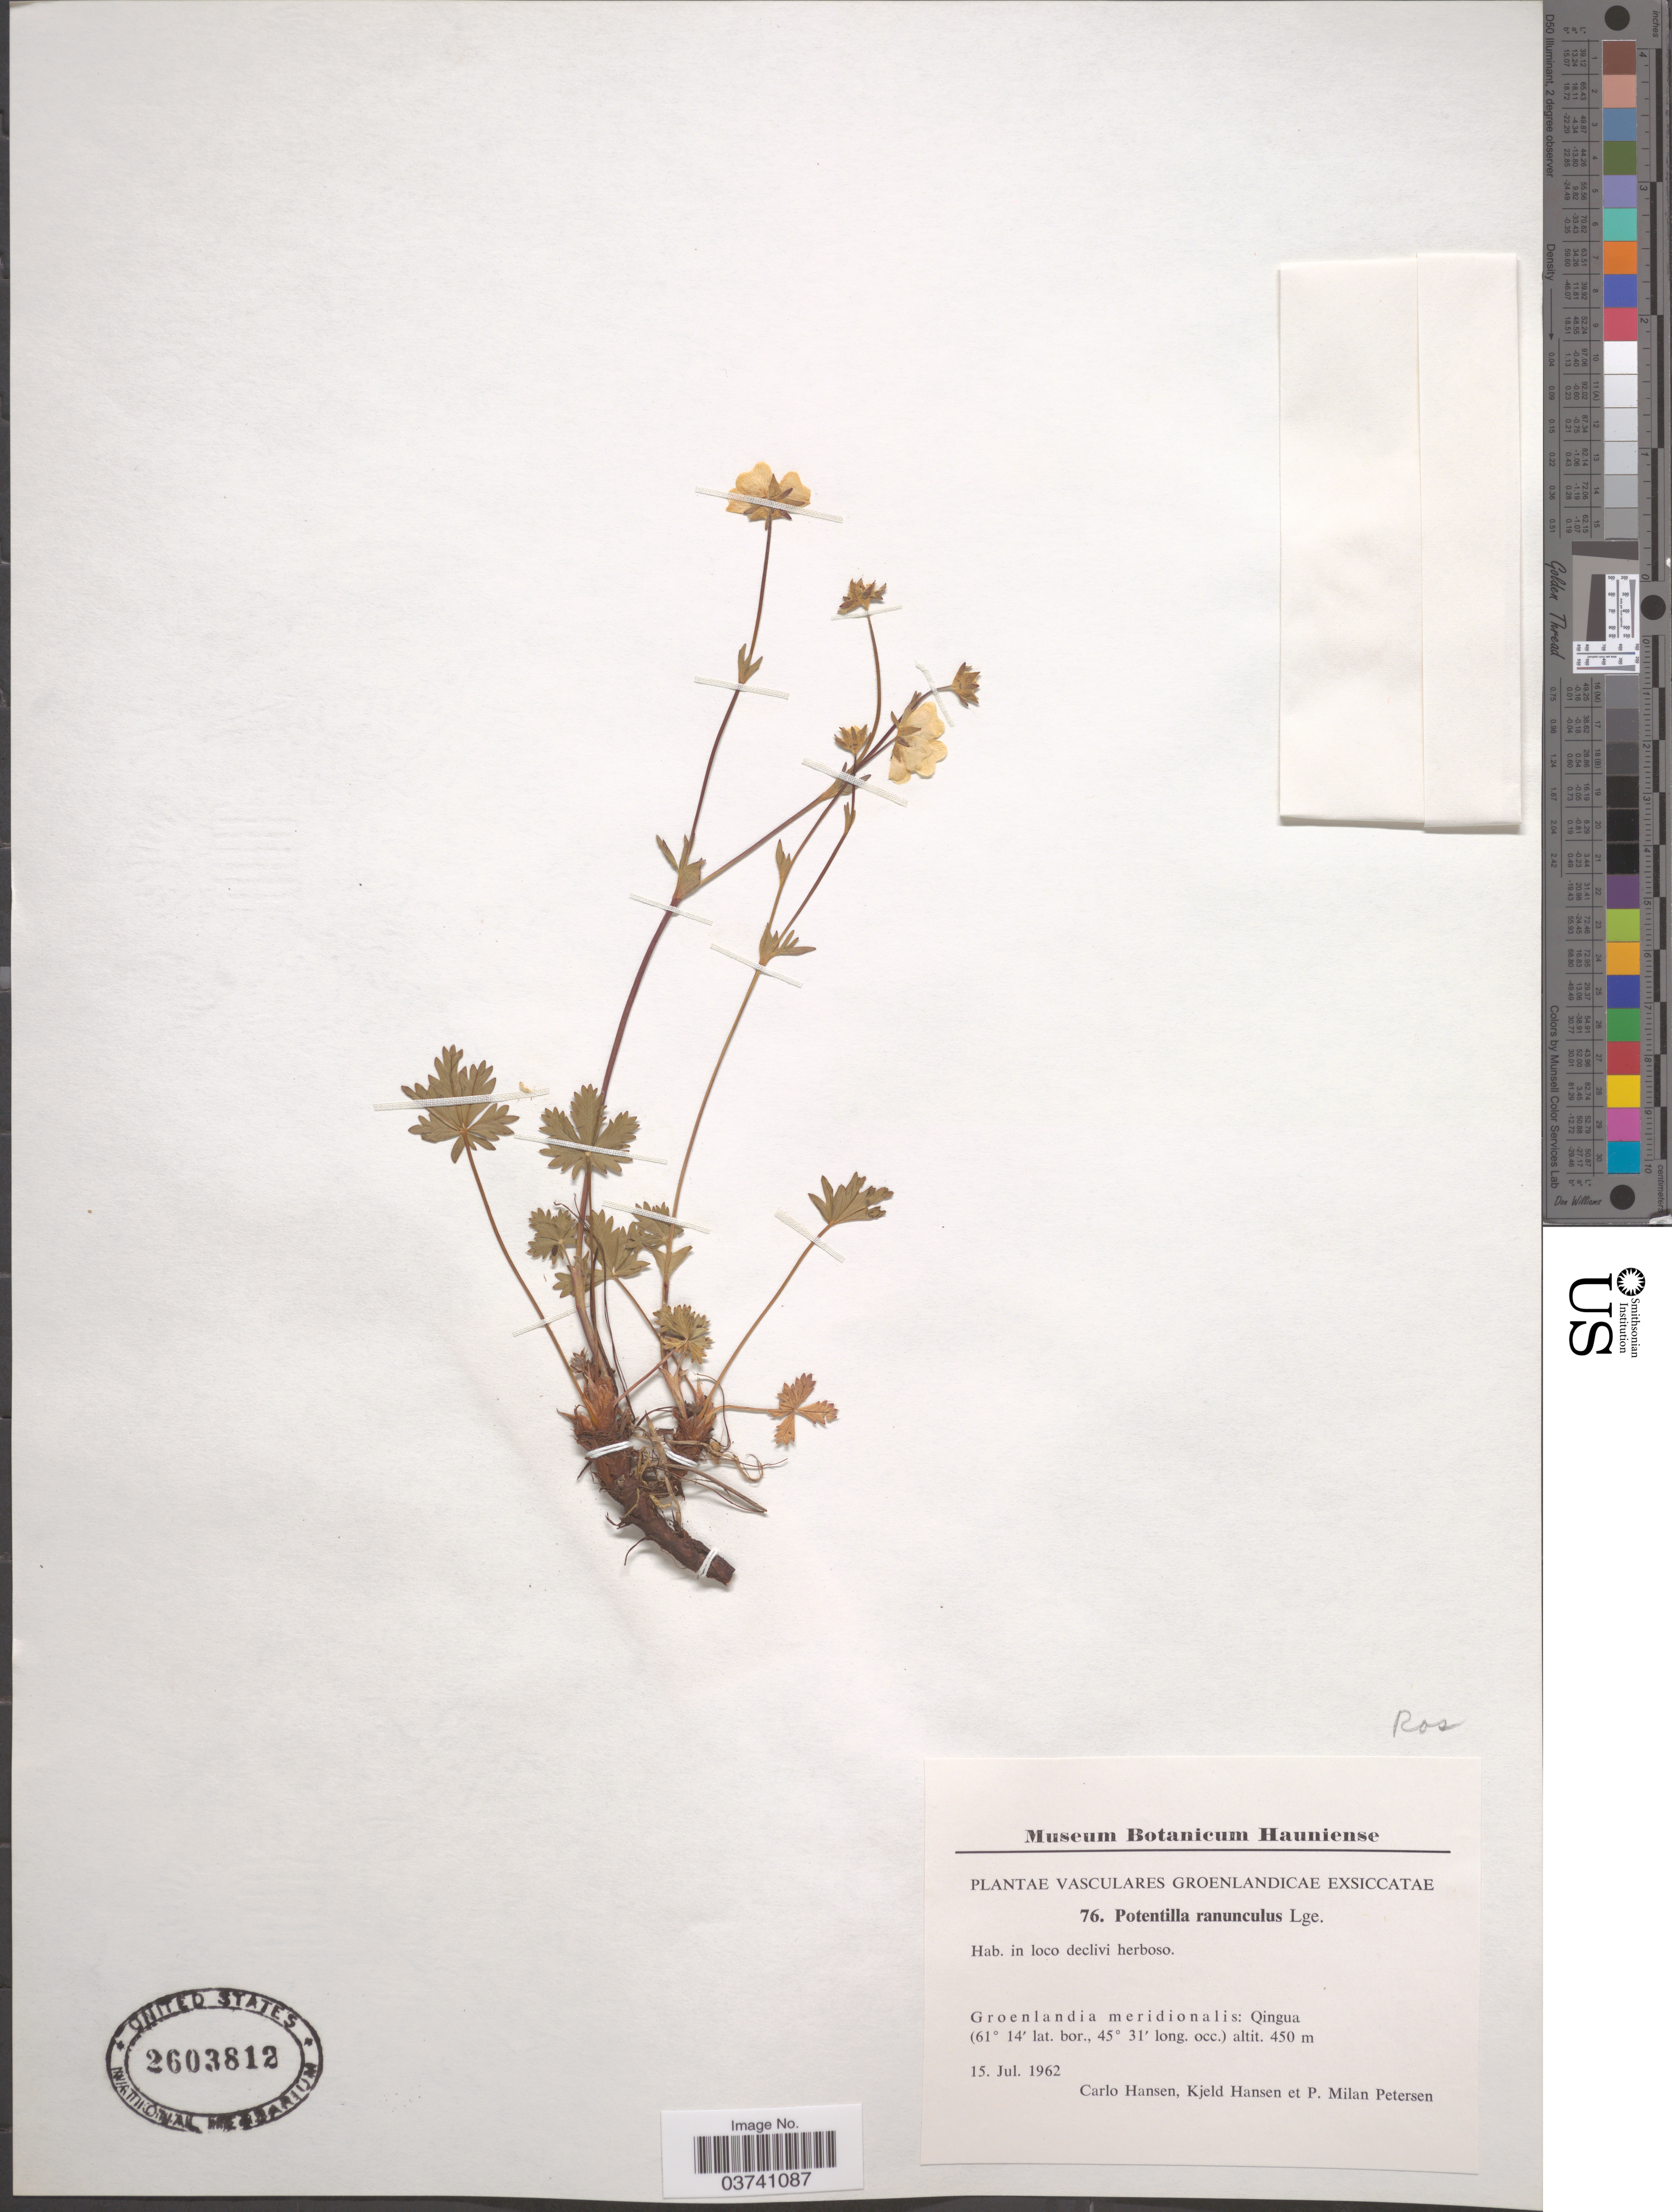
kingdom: Plantae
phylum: Tracheophyta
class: Magnoliopsida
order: Rosales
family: Rosaceae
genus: Potentilla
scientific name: Potentilla ranunculus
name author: Lange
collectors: C. Hansen, K. Hansen & P. Petersen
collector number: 76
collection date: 1962-07-15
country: Greenland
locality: Groenlandia meridionalis: Qingua.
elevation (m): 450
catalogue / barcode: US 2603812